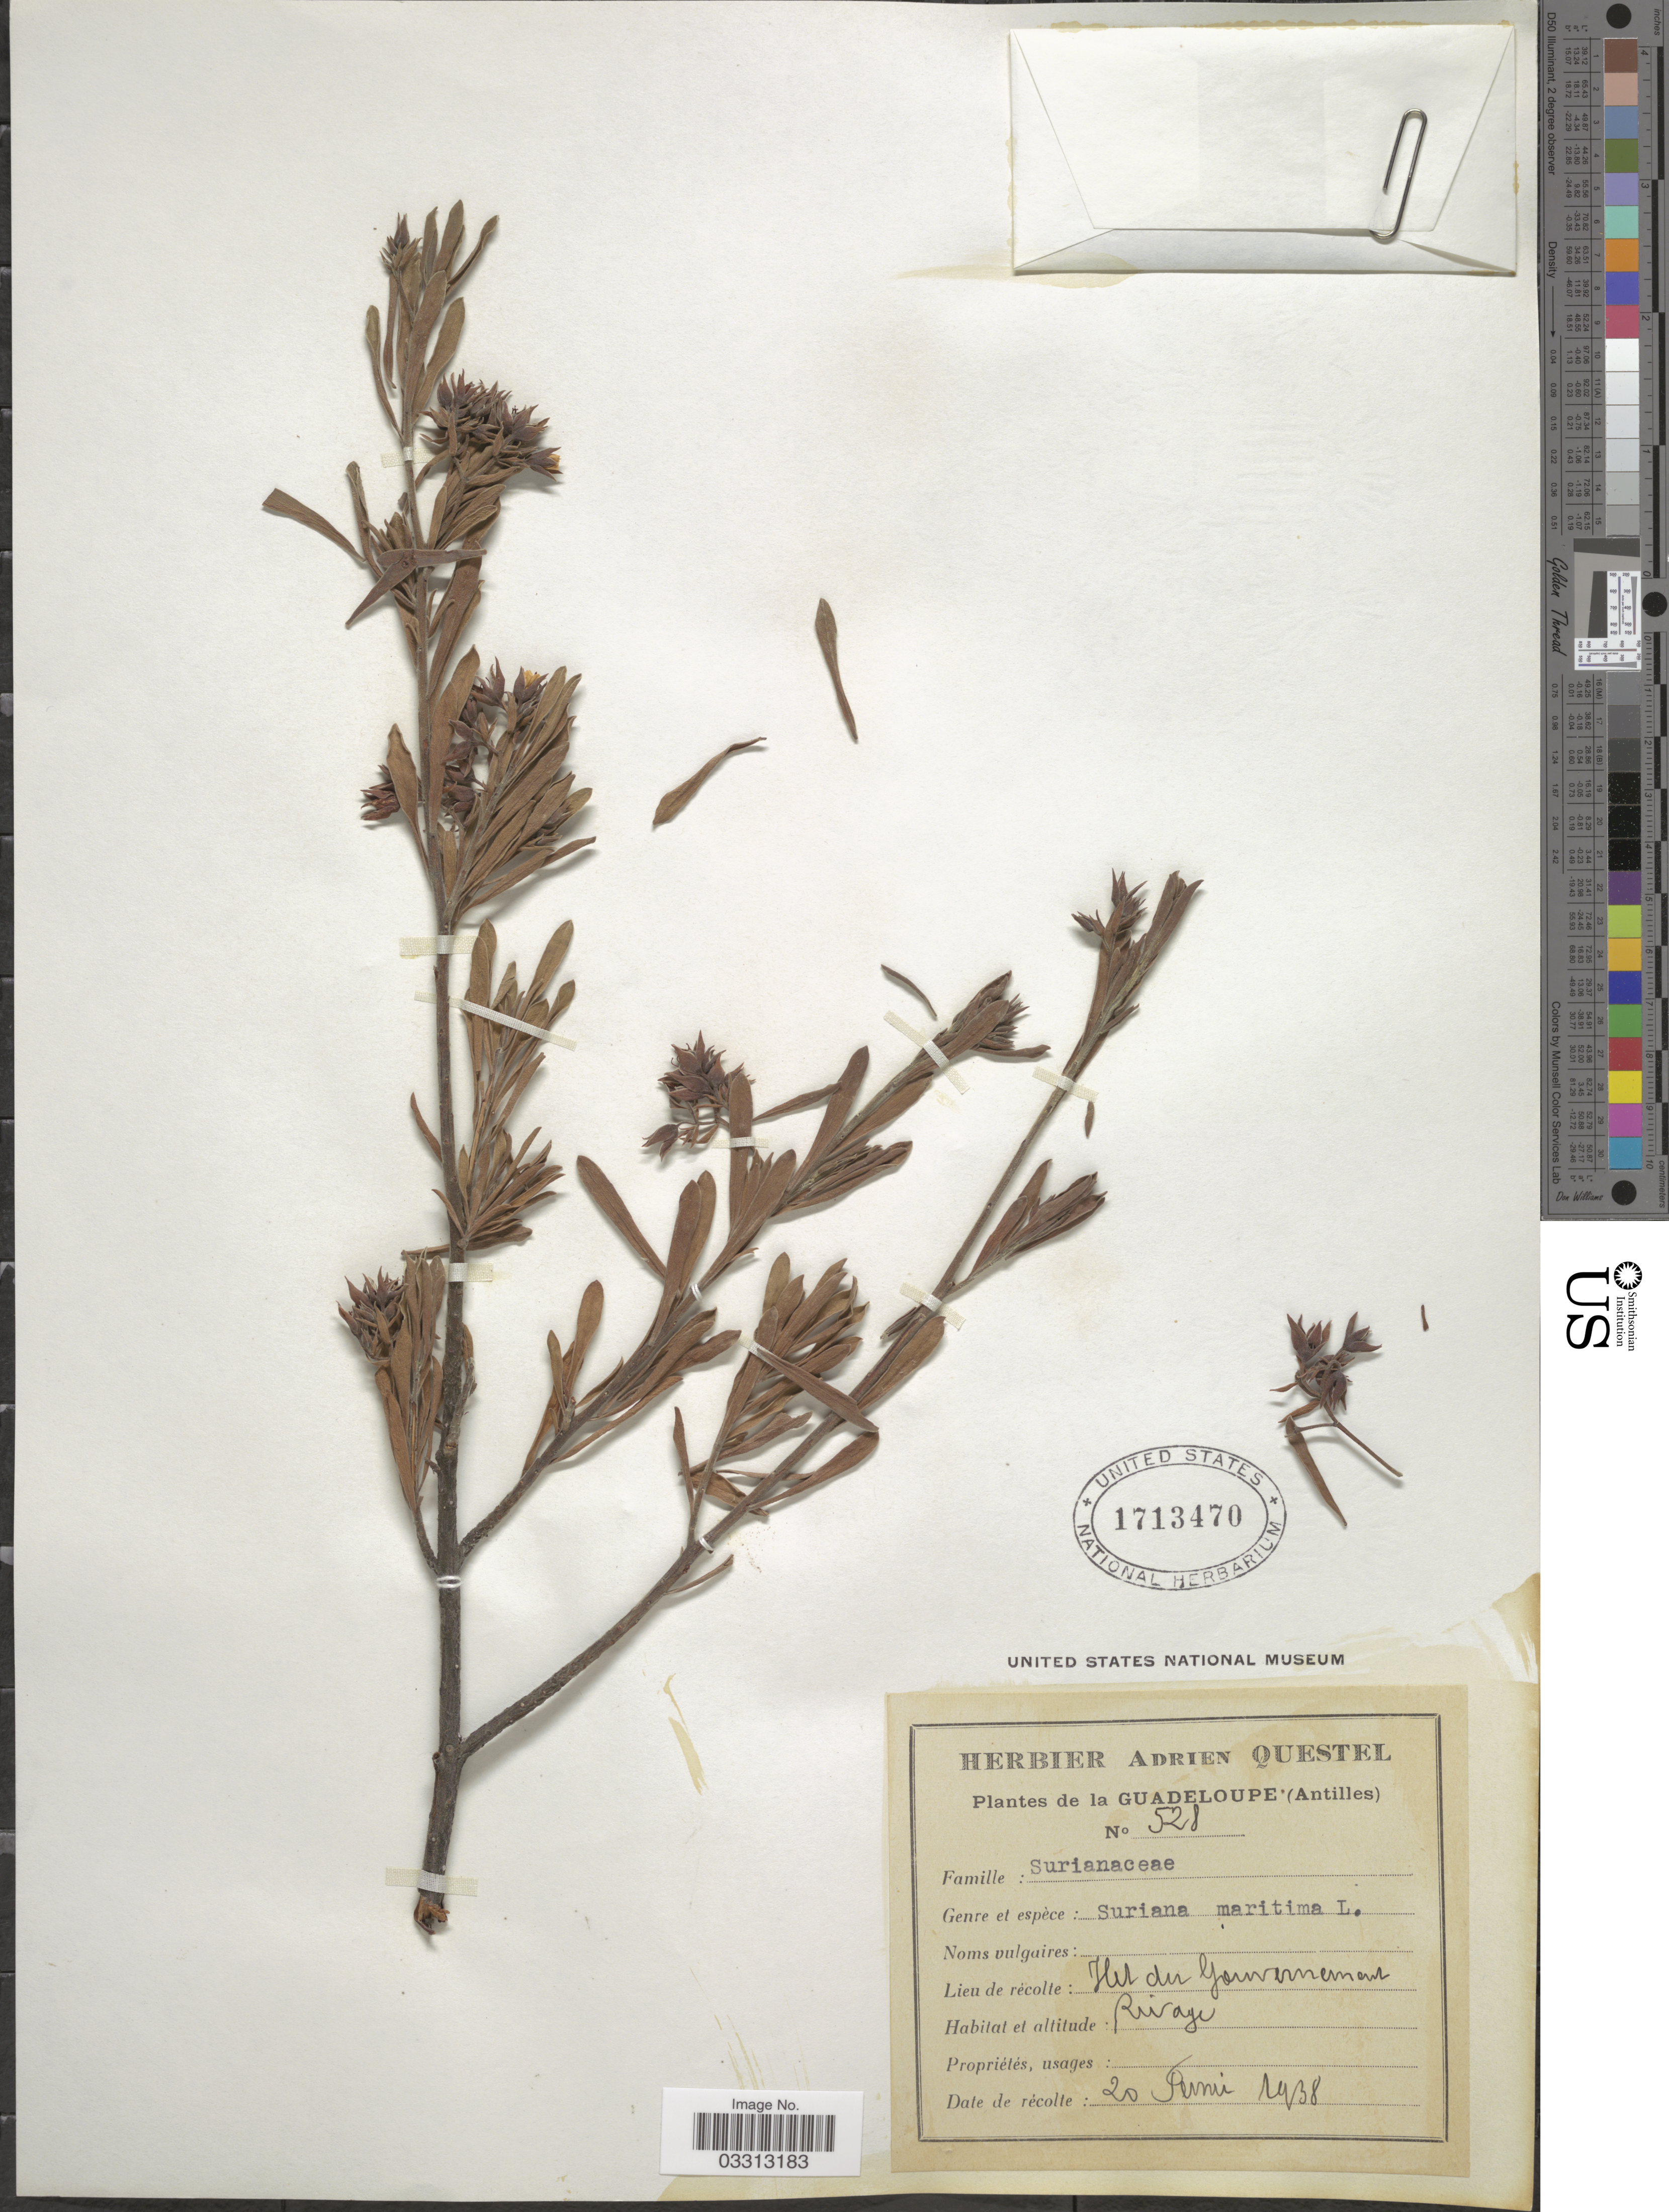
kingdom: Plantae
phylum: Tracheophyta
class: Magnoliopsida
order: Fabales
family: Surianaceae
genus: Suriana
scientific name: Suriana maritima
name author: L.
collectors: ex herb. A. Questal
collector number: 528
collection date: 1938-02-20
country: Guadeloupe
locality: Antilles. Ilet du Gouvernement.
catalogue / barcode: US 1713470